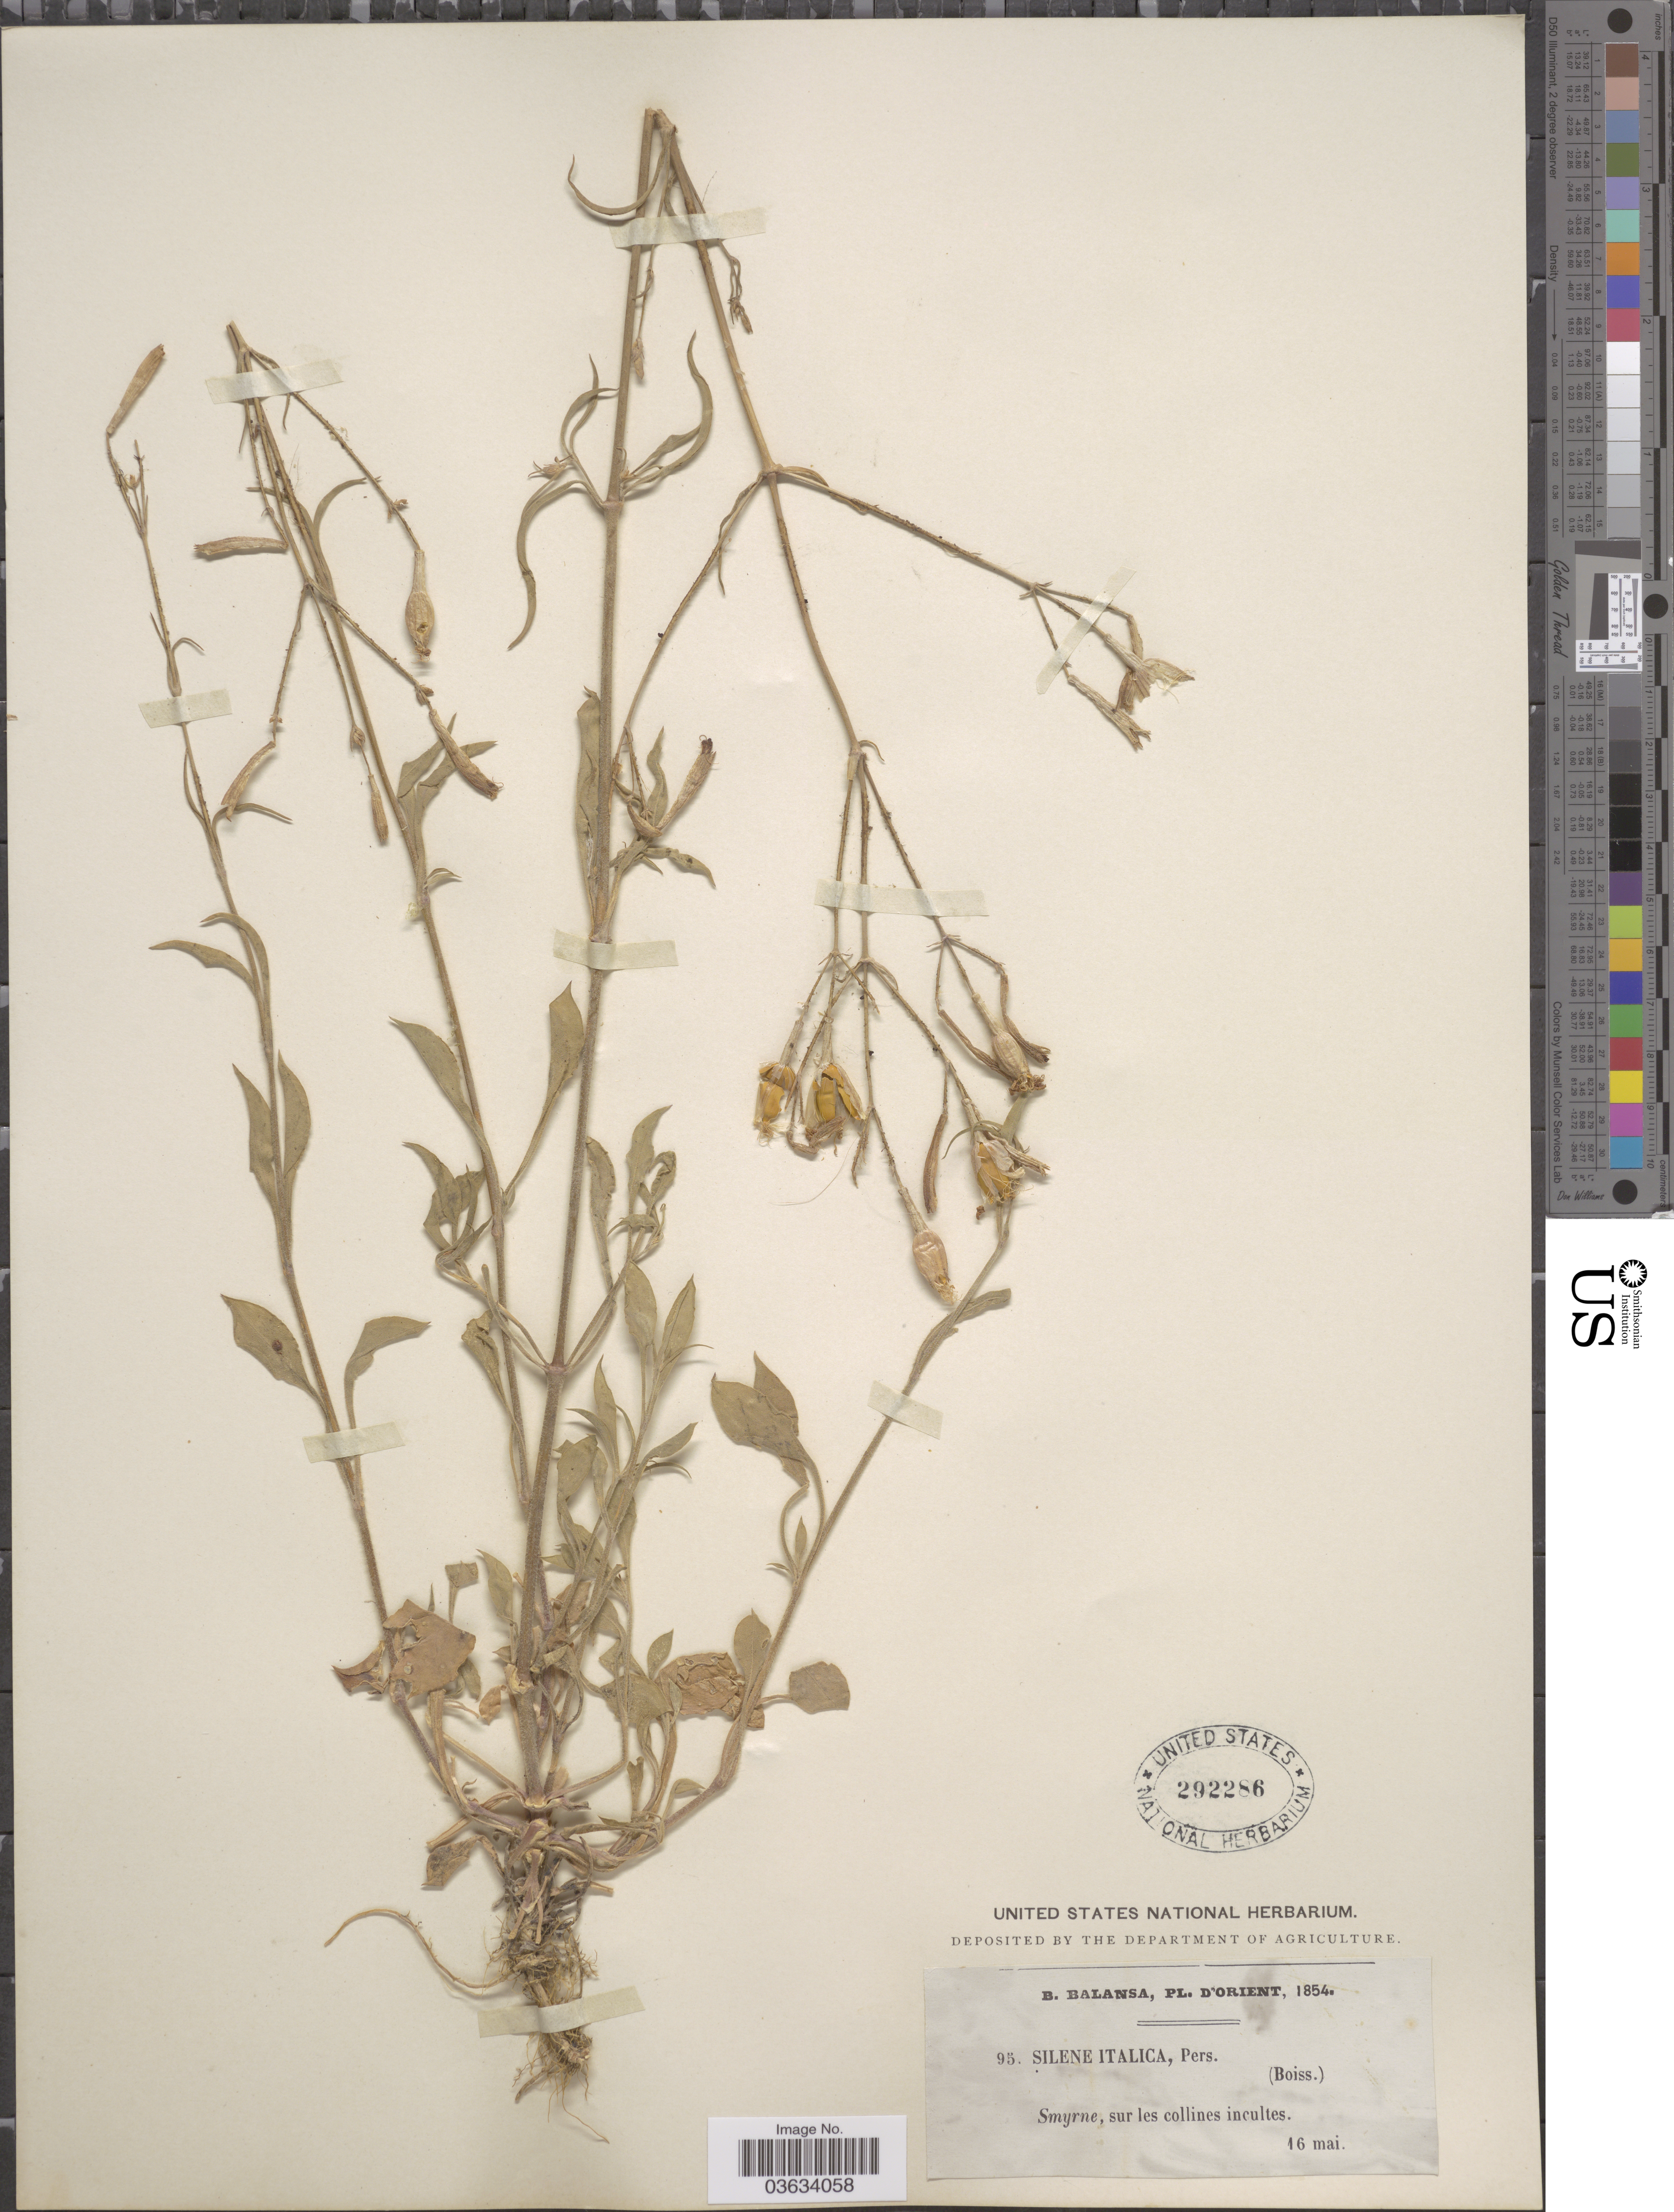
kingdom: Plantae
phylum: Tracheophyta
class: Magnoliopsida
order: Caryophyllales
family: Caryophyllaceae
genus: Silene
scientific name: Silene italica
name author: (L.) Pers.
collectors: B. Balansa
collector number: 95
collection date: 1854-05-16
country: Turkey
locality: Orient. Smyrne.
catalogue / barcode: US 292286